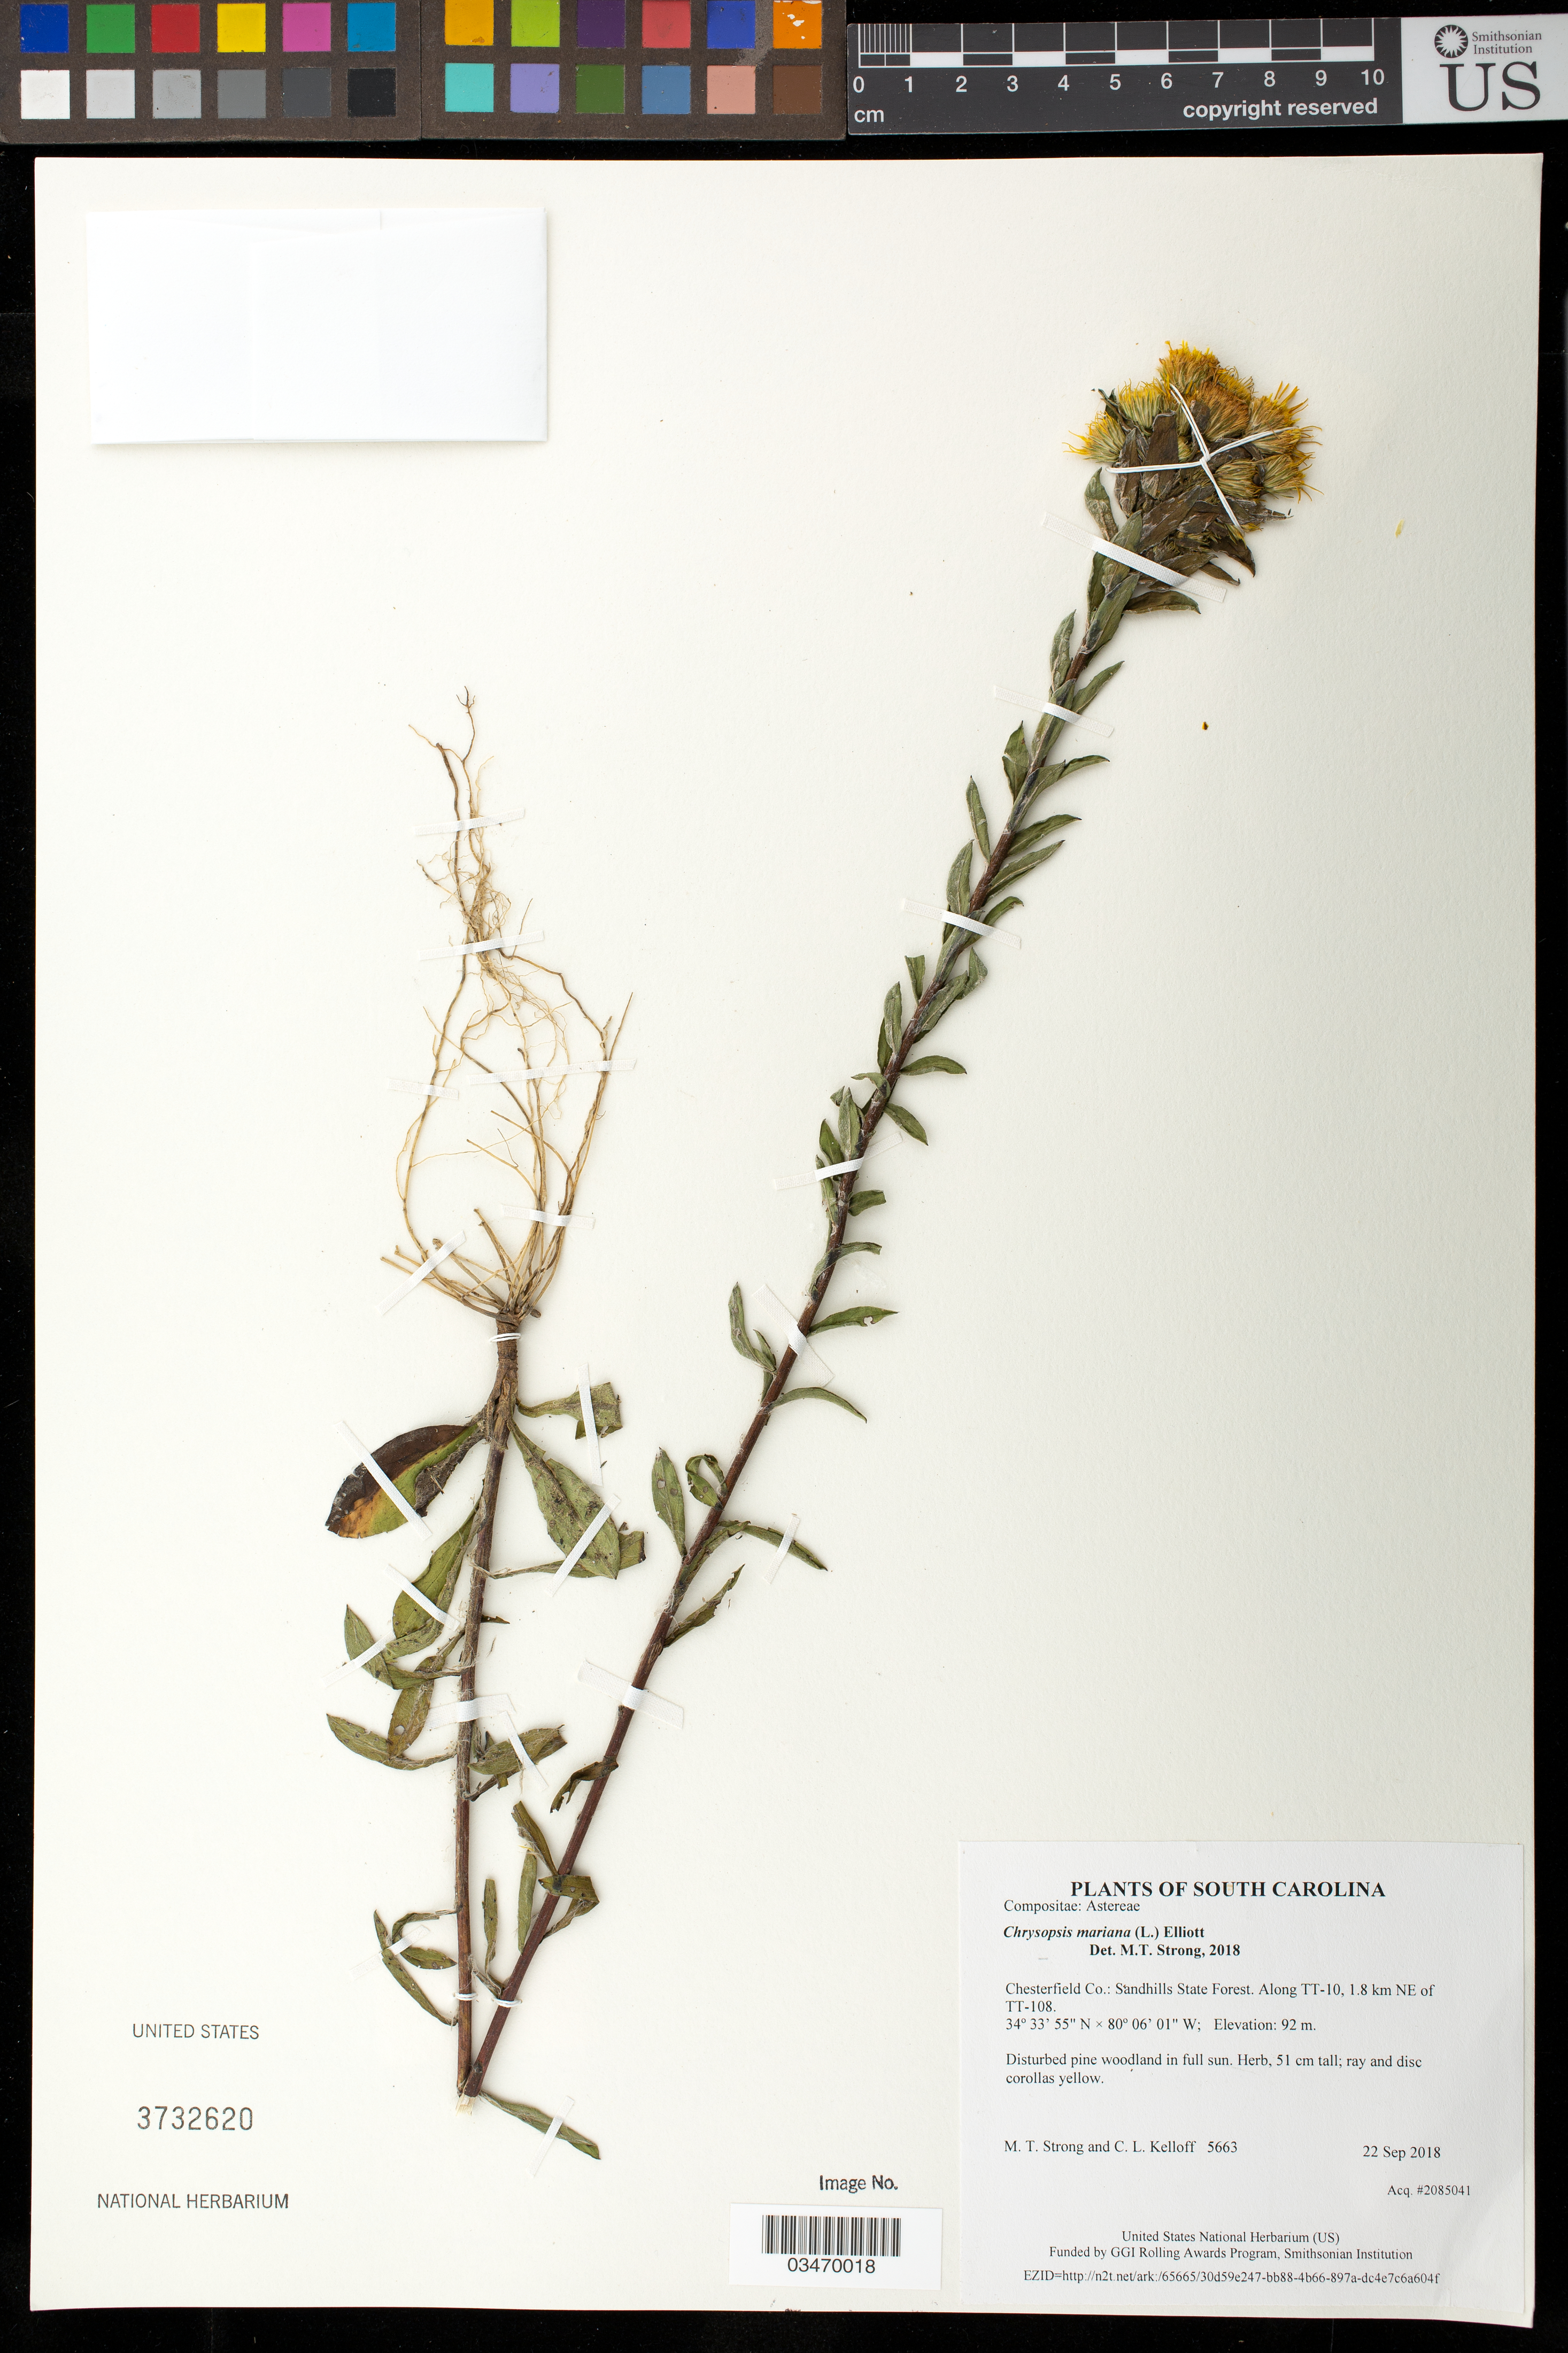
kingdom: Plantae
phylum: Tracheophyta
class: Magnoliopsida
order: Asterales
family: Asteraceae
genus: Chrysopsis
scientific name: Chrysopsis mariana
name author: (L.) Elliott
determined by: Strong, M. T., (US), Smithsonian Institution - National Museum of Natural History (UNITED STATES)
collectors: M. T. Strong & C. L. Kelloff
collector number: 5663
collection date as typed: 22 Sep 2018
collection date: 2018-09-22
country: United States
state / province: South Carolina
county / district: Chesterfield Co.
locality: Sandhills State Forest. Edge of pine plantation along TT-10, 1.8 km NE of TT-108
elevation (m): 92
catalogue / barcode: US 3732620